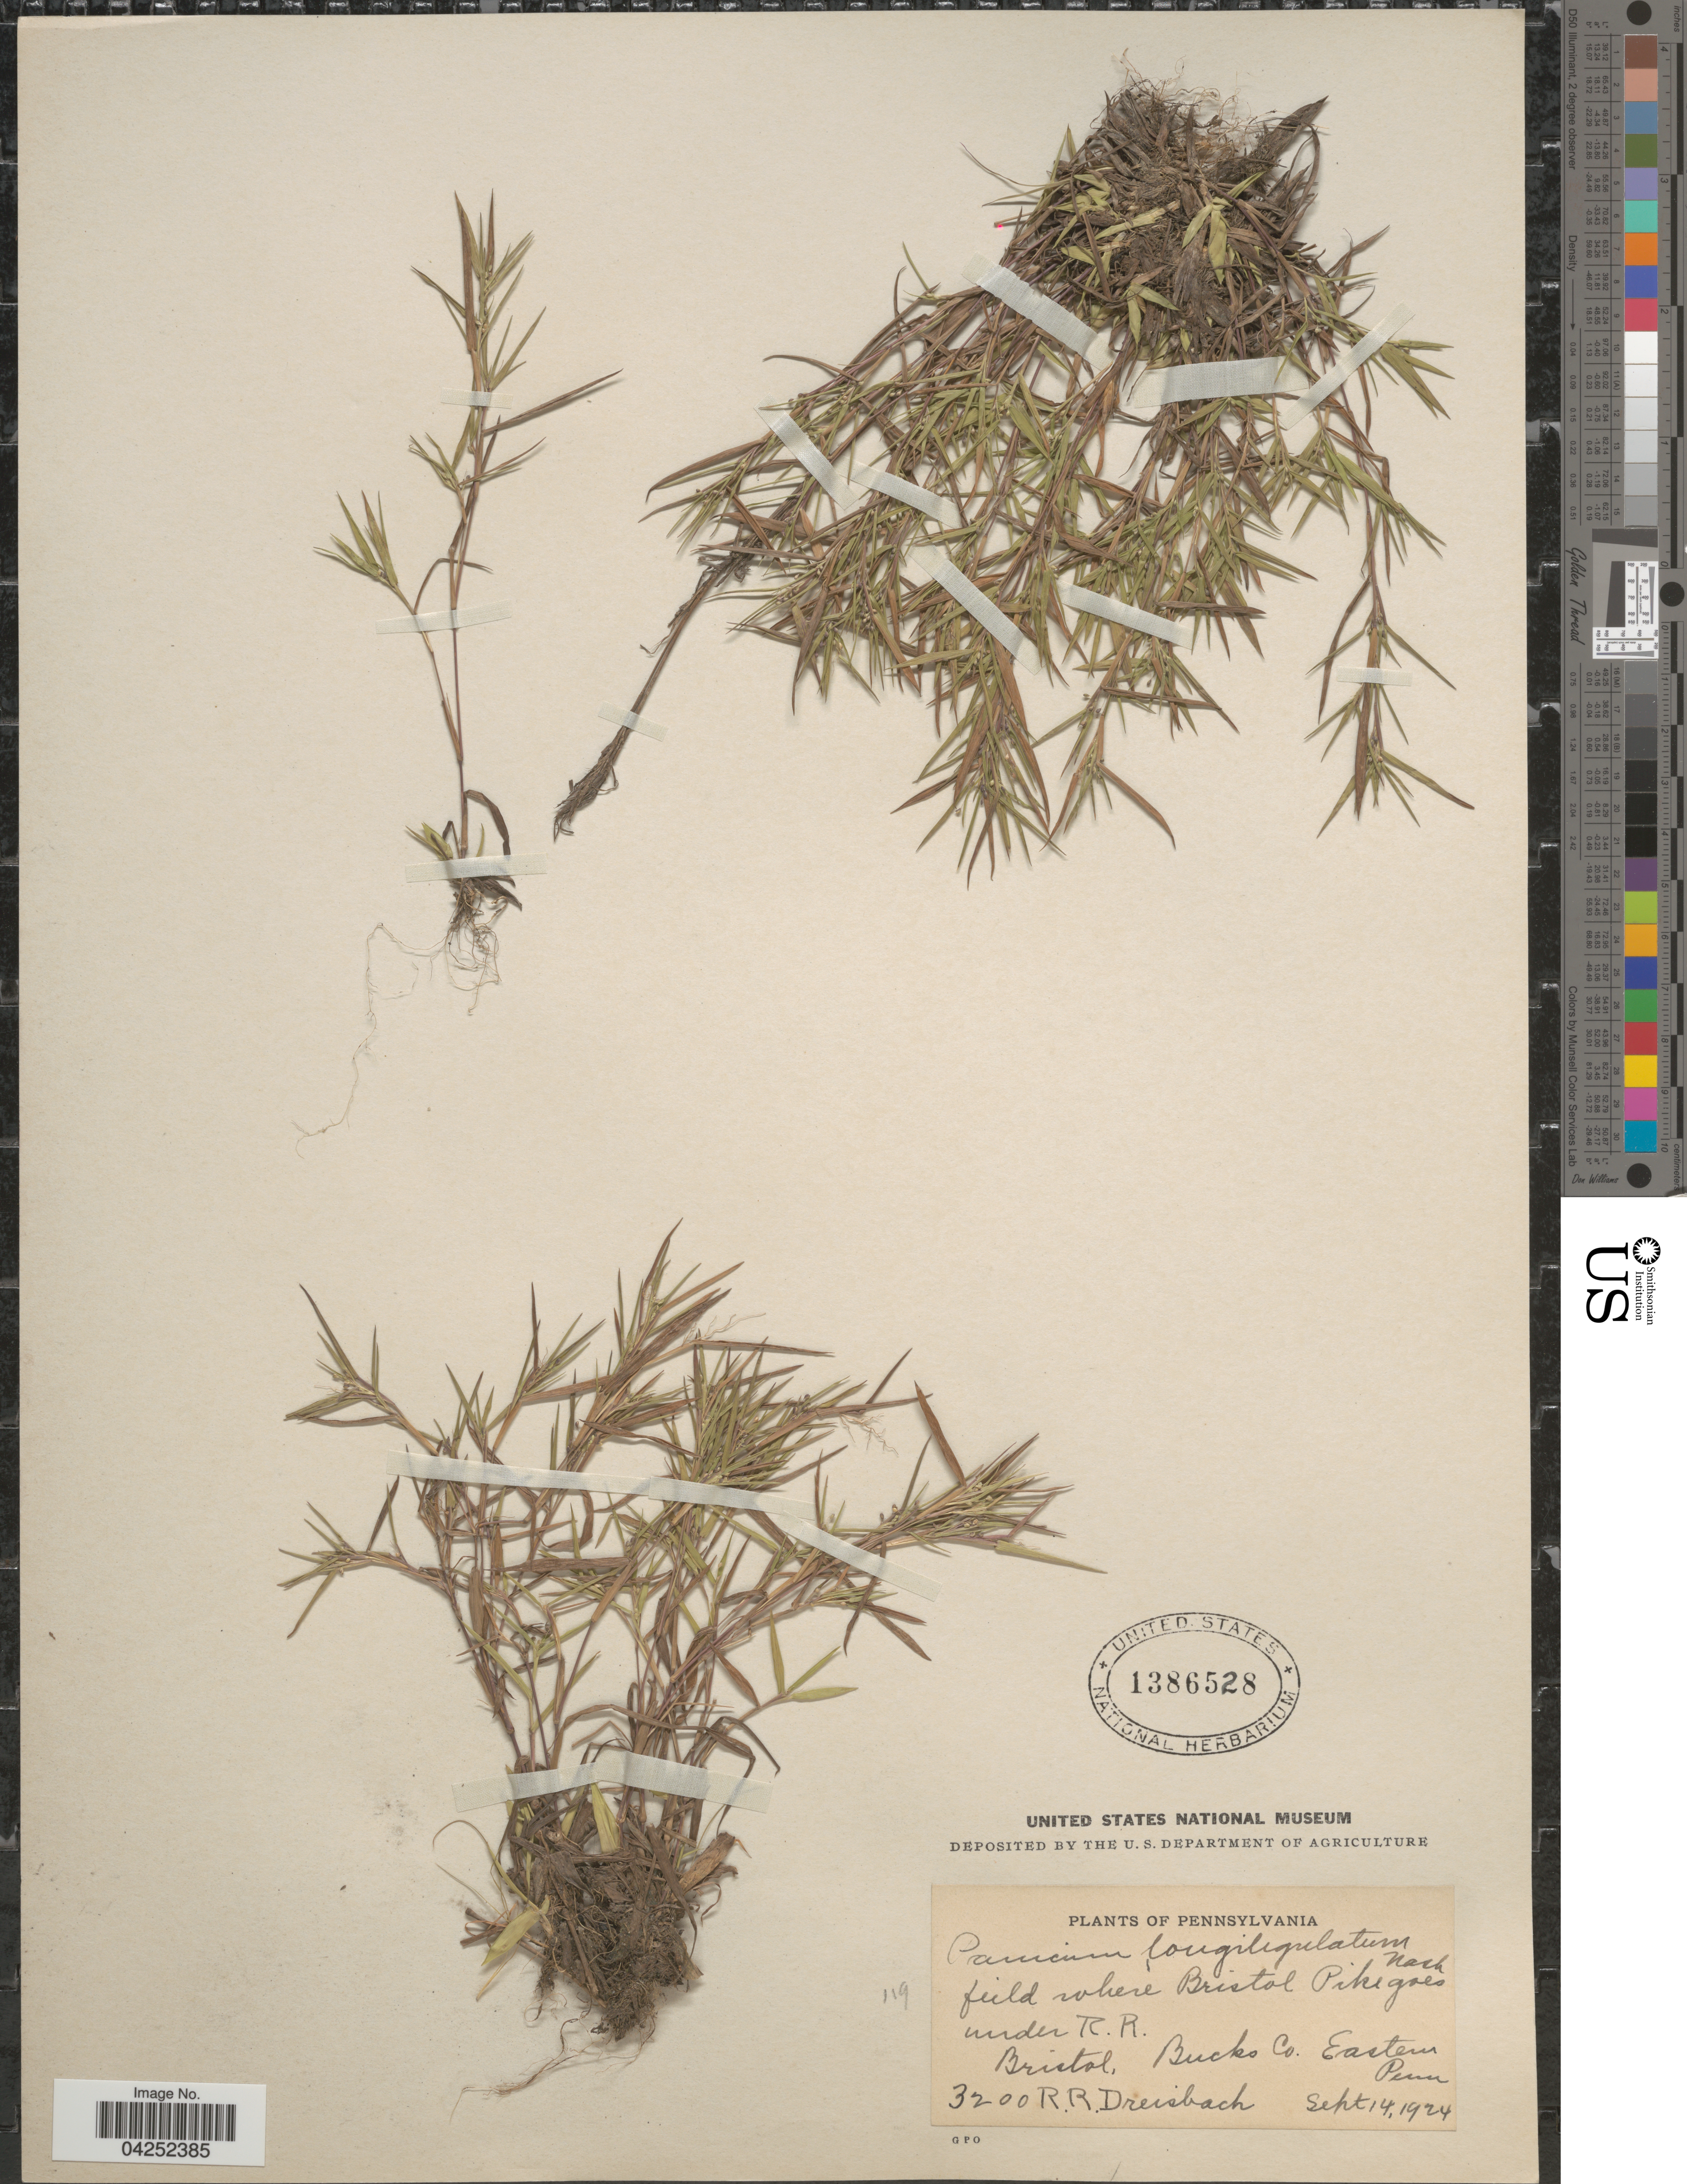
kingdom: Plantae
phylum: Tracheophyta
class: Liliopsida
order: Poales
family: Poaceae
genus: Dichanthelium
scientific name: Dichanthelium acuminatum var. longiligulatum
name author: (Nash) Gould & C.A. Clark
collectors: R. Dreisbach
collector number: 3200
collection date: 1924-09-14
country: United States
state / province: Pennsylvania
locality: Field where Bristol Pikegoes under R.R. Bristol, Bucks Co. Eastern.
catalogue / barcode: US 1386528